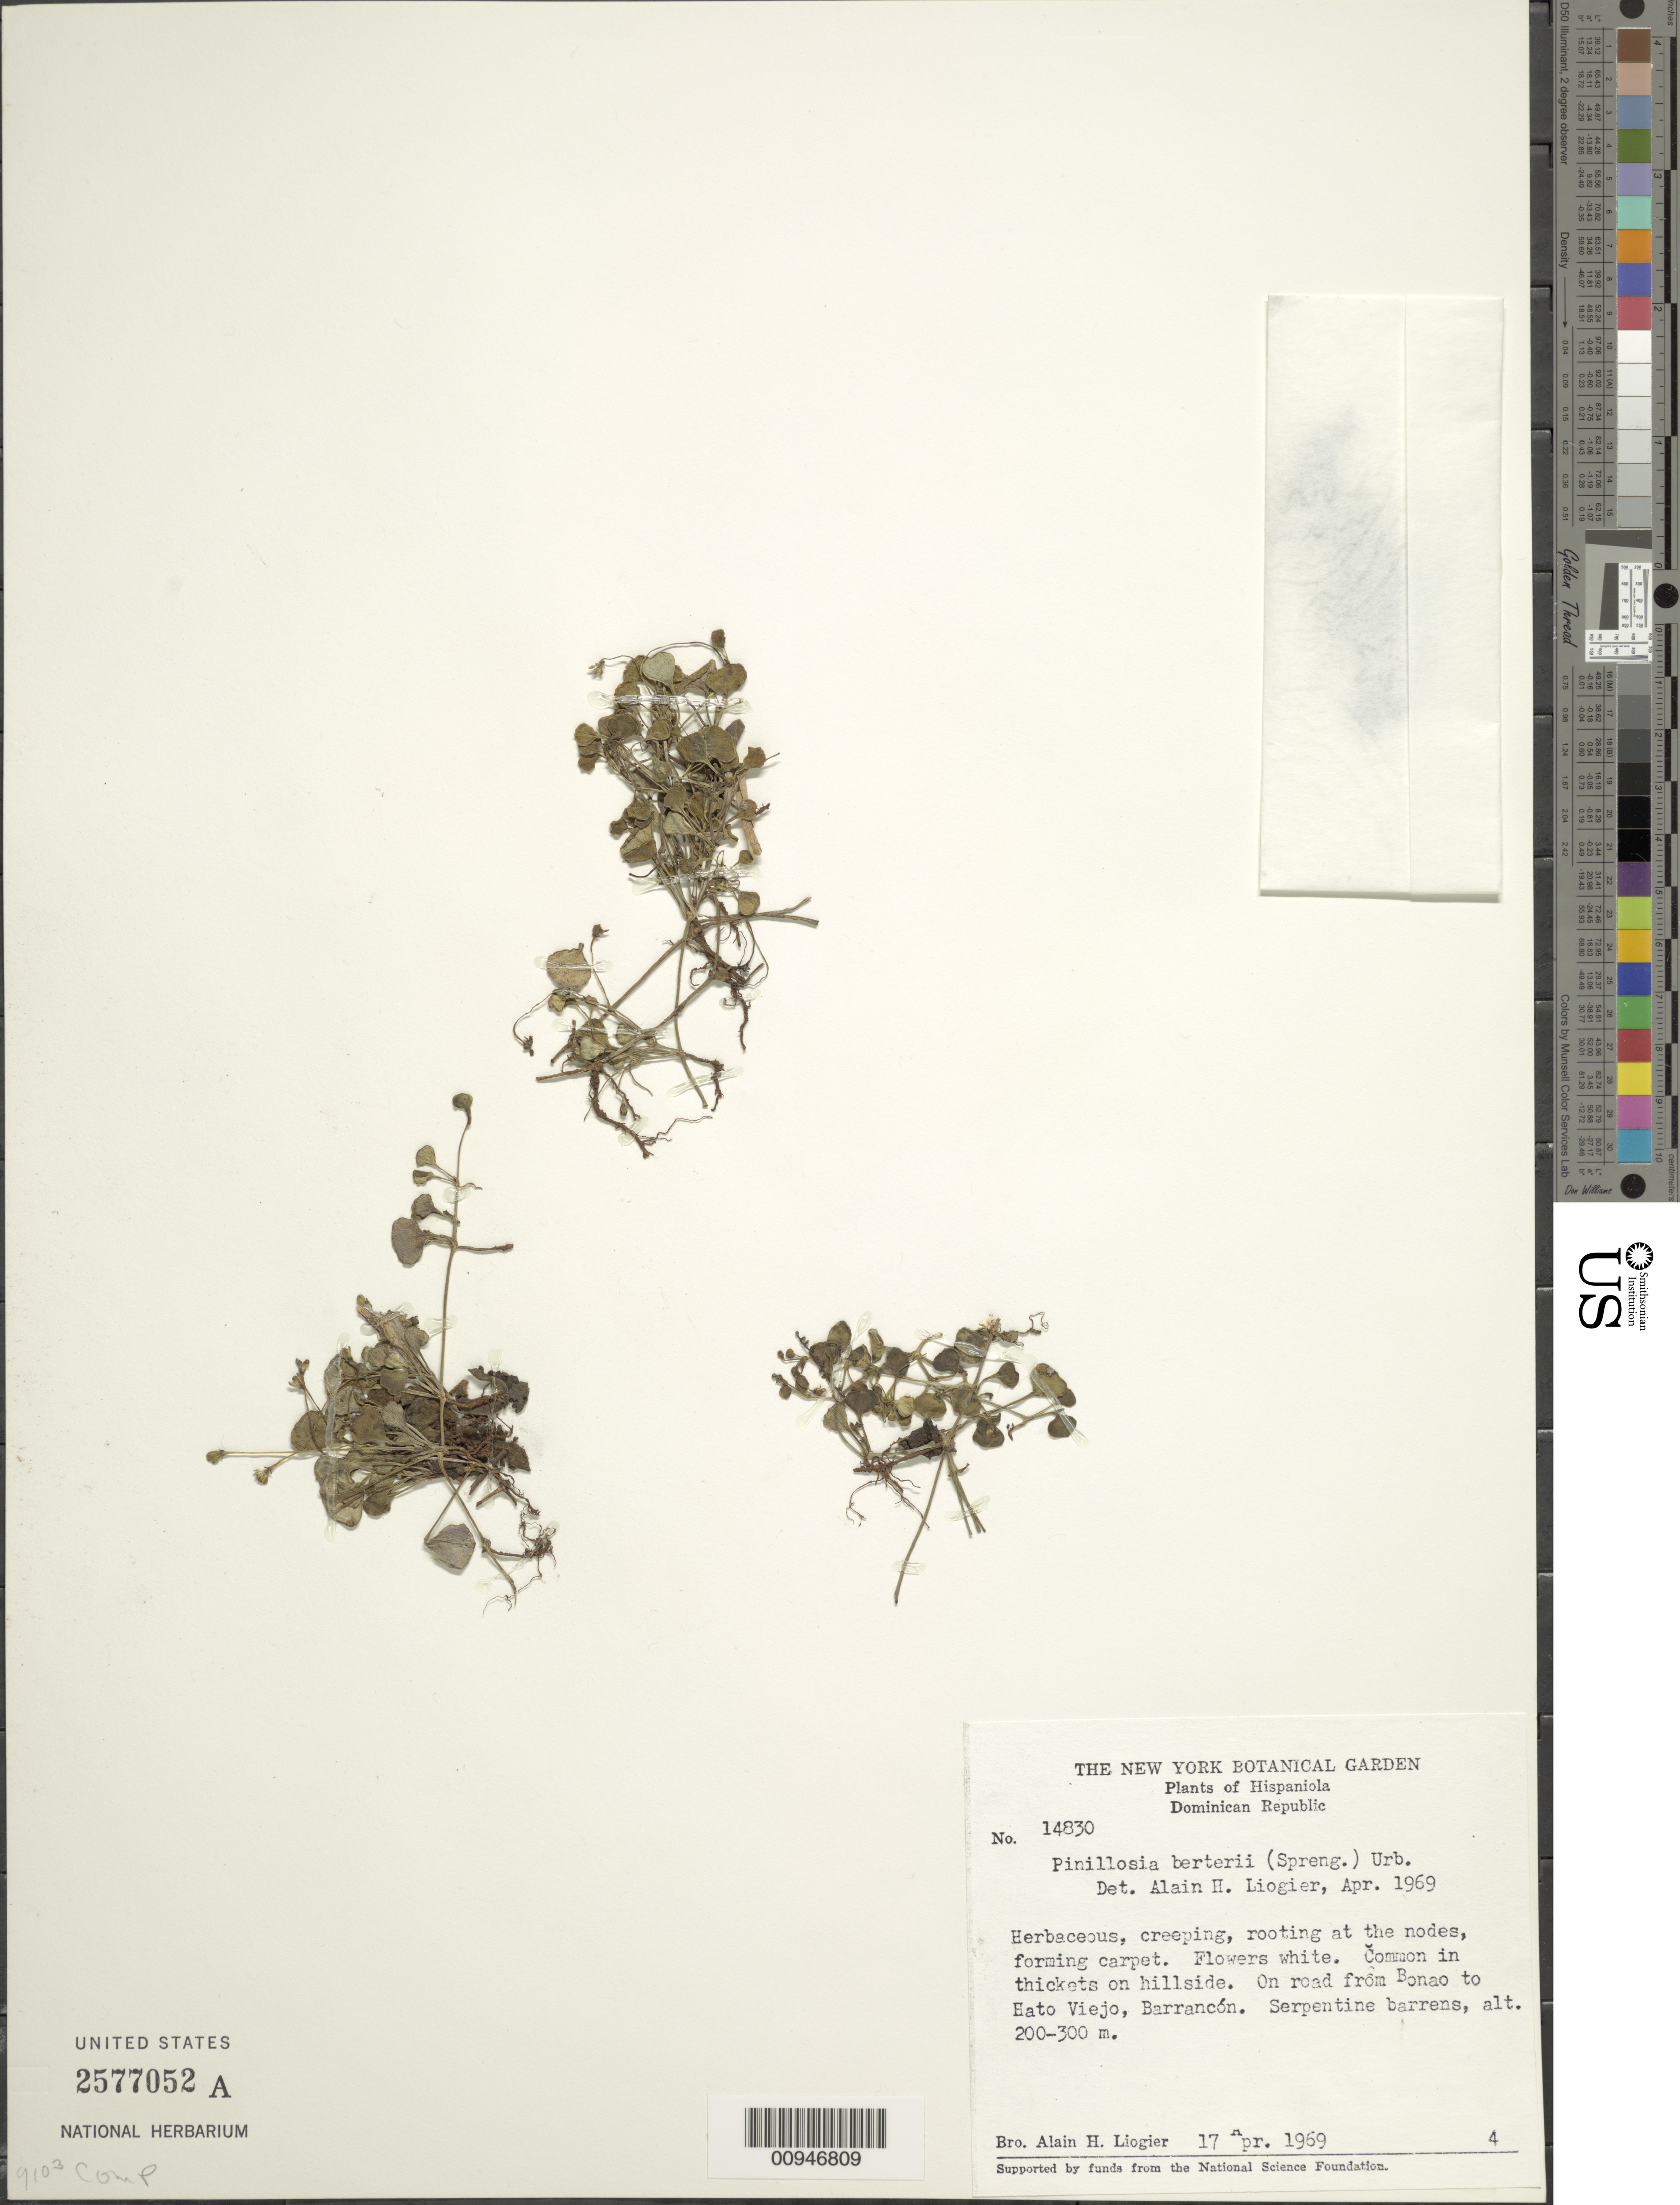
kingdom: Plantae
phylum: Tracheophyta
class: Magnoliopsida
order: Asterales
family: Asteraceae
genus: Pinillosia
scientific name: Pinillosia berteri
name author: (Spreng.) Urb.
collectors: A. H. Liogier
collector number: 14830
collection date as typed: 17 Apr 1969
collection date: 1969-04-17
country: Dominican Republic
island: Hispaniola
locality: On road from Bonao to Hato Viejo, Barrancón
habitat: In thickets on hillside of serpentine barrens along road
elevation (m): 200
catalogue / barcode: US 2577052